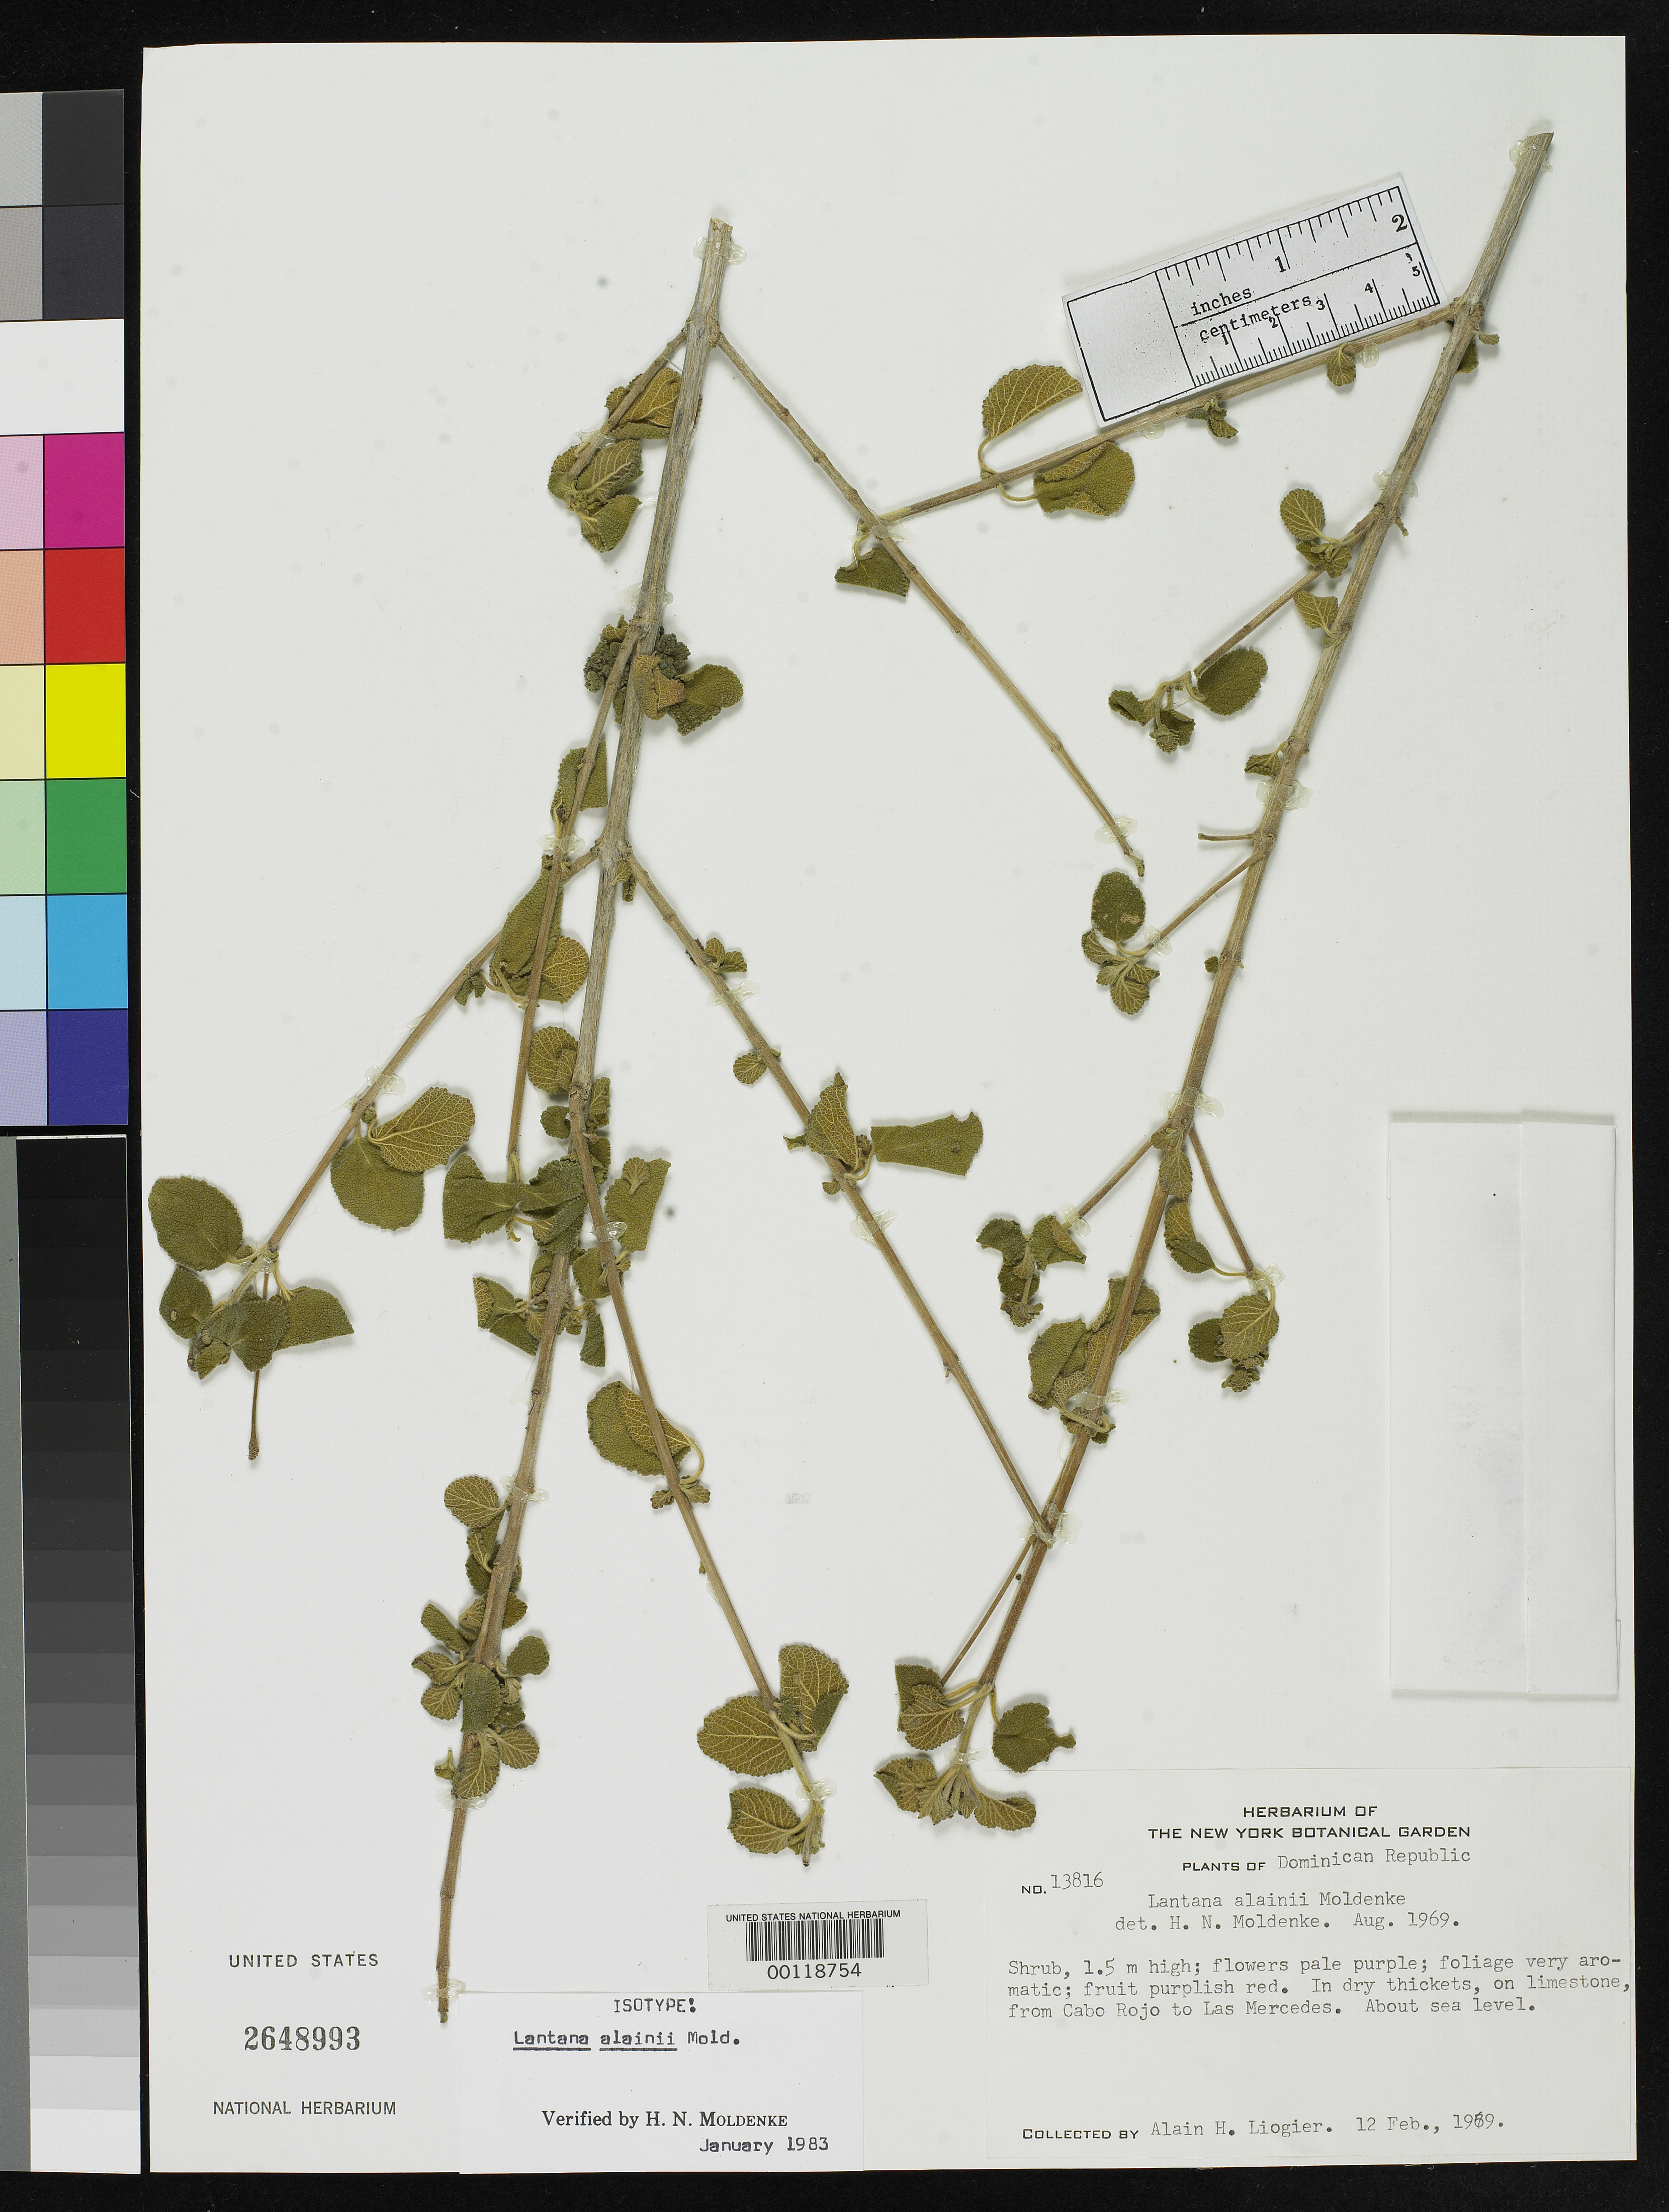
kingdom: Plantae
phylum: Tracheophyta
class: Magnoliopsida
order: Lamiales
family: Verbenaceae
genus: Lantana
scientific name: Lantana alainii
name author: Moldenke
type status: Isotype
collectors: A. H. Liogier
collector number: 13816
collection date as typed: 12 Feb 1969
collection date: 1969-02-12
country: Dominican Republic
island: Hispaniola Island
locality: Between Cabo Rojo and Las Mercedes.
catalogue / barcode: US 2648993